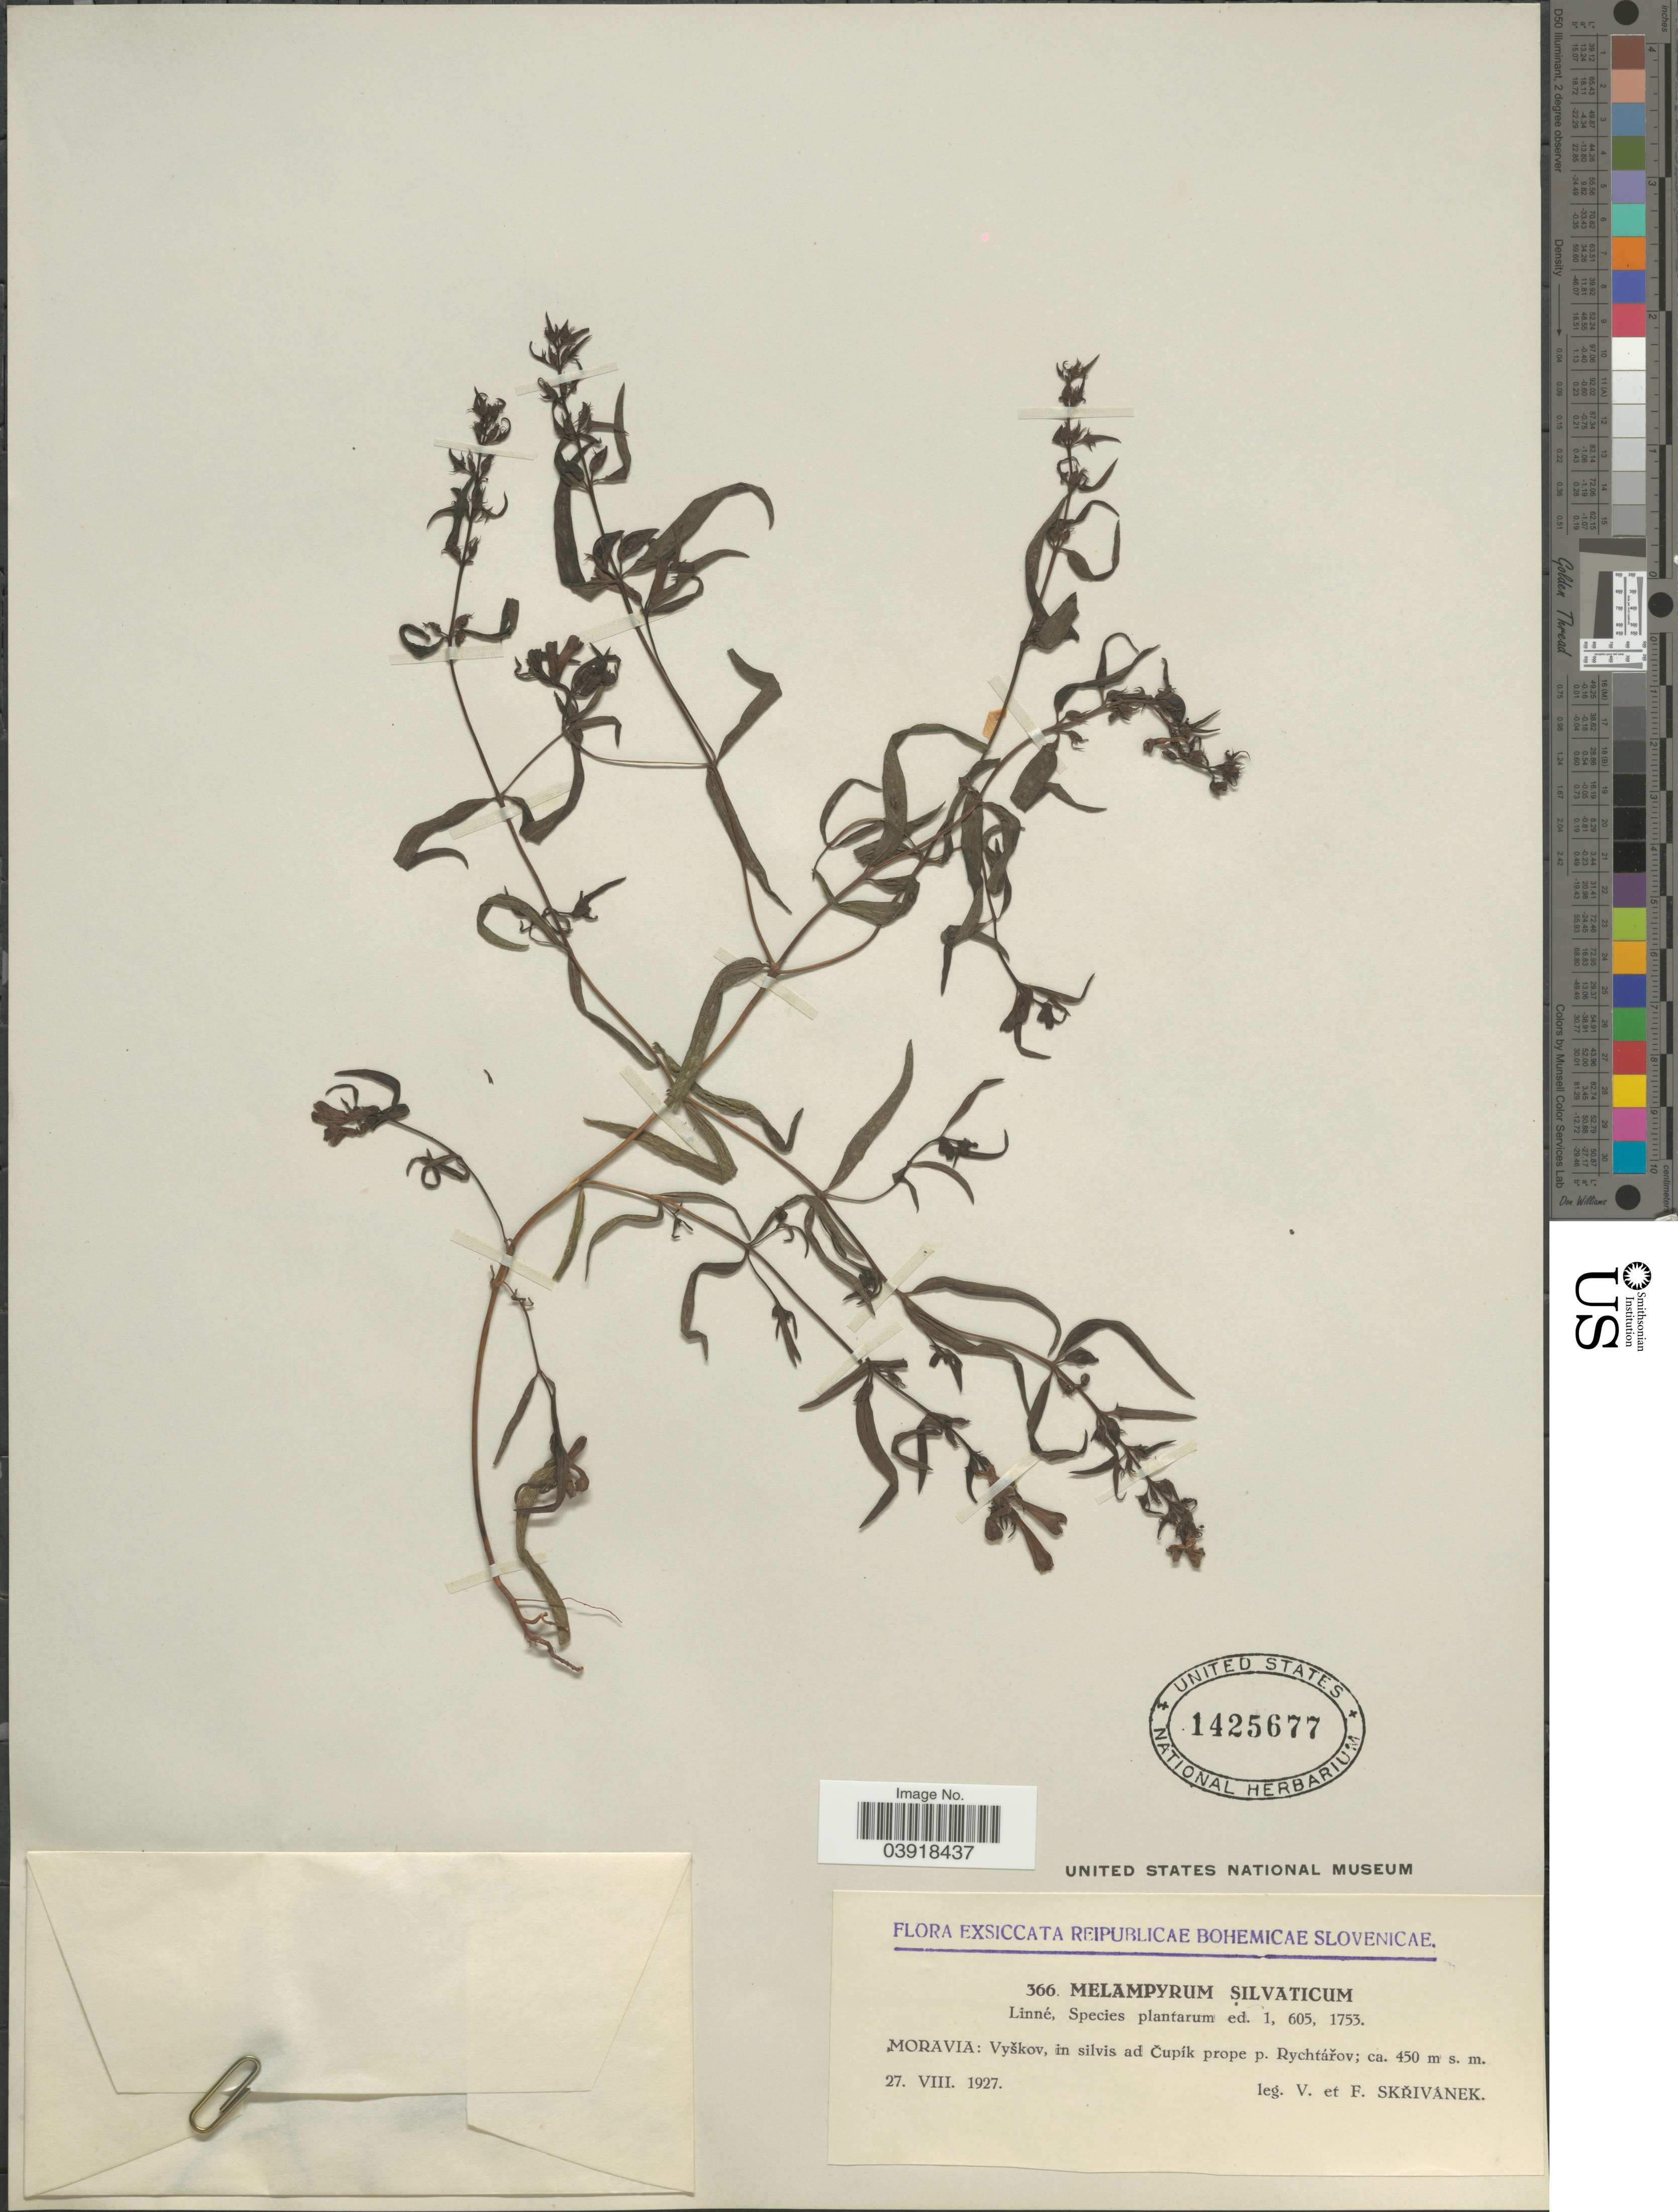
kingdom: Plantae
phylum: Tracheophyta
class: Magnoliopsida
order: Lamiales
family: Orobanchaceae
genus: Melampyrum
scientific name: Melampyrum sylvaticum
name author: L.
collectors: V. Skrivanek & F. Skrivanek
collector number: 366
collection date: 1927-08-27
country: Czechia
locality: Reipublicae Bohemicae Slovenicae. Moravia: Vyškov, in silvis ad Čupík prope p. Rychtářov.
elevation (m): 450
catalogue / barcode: US 1425677